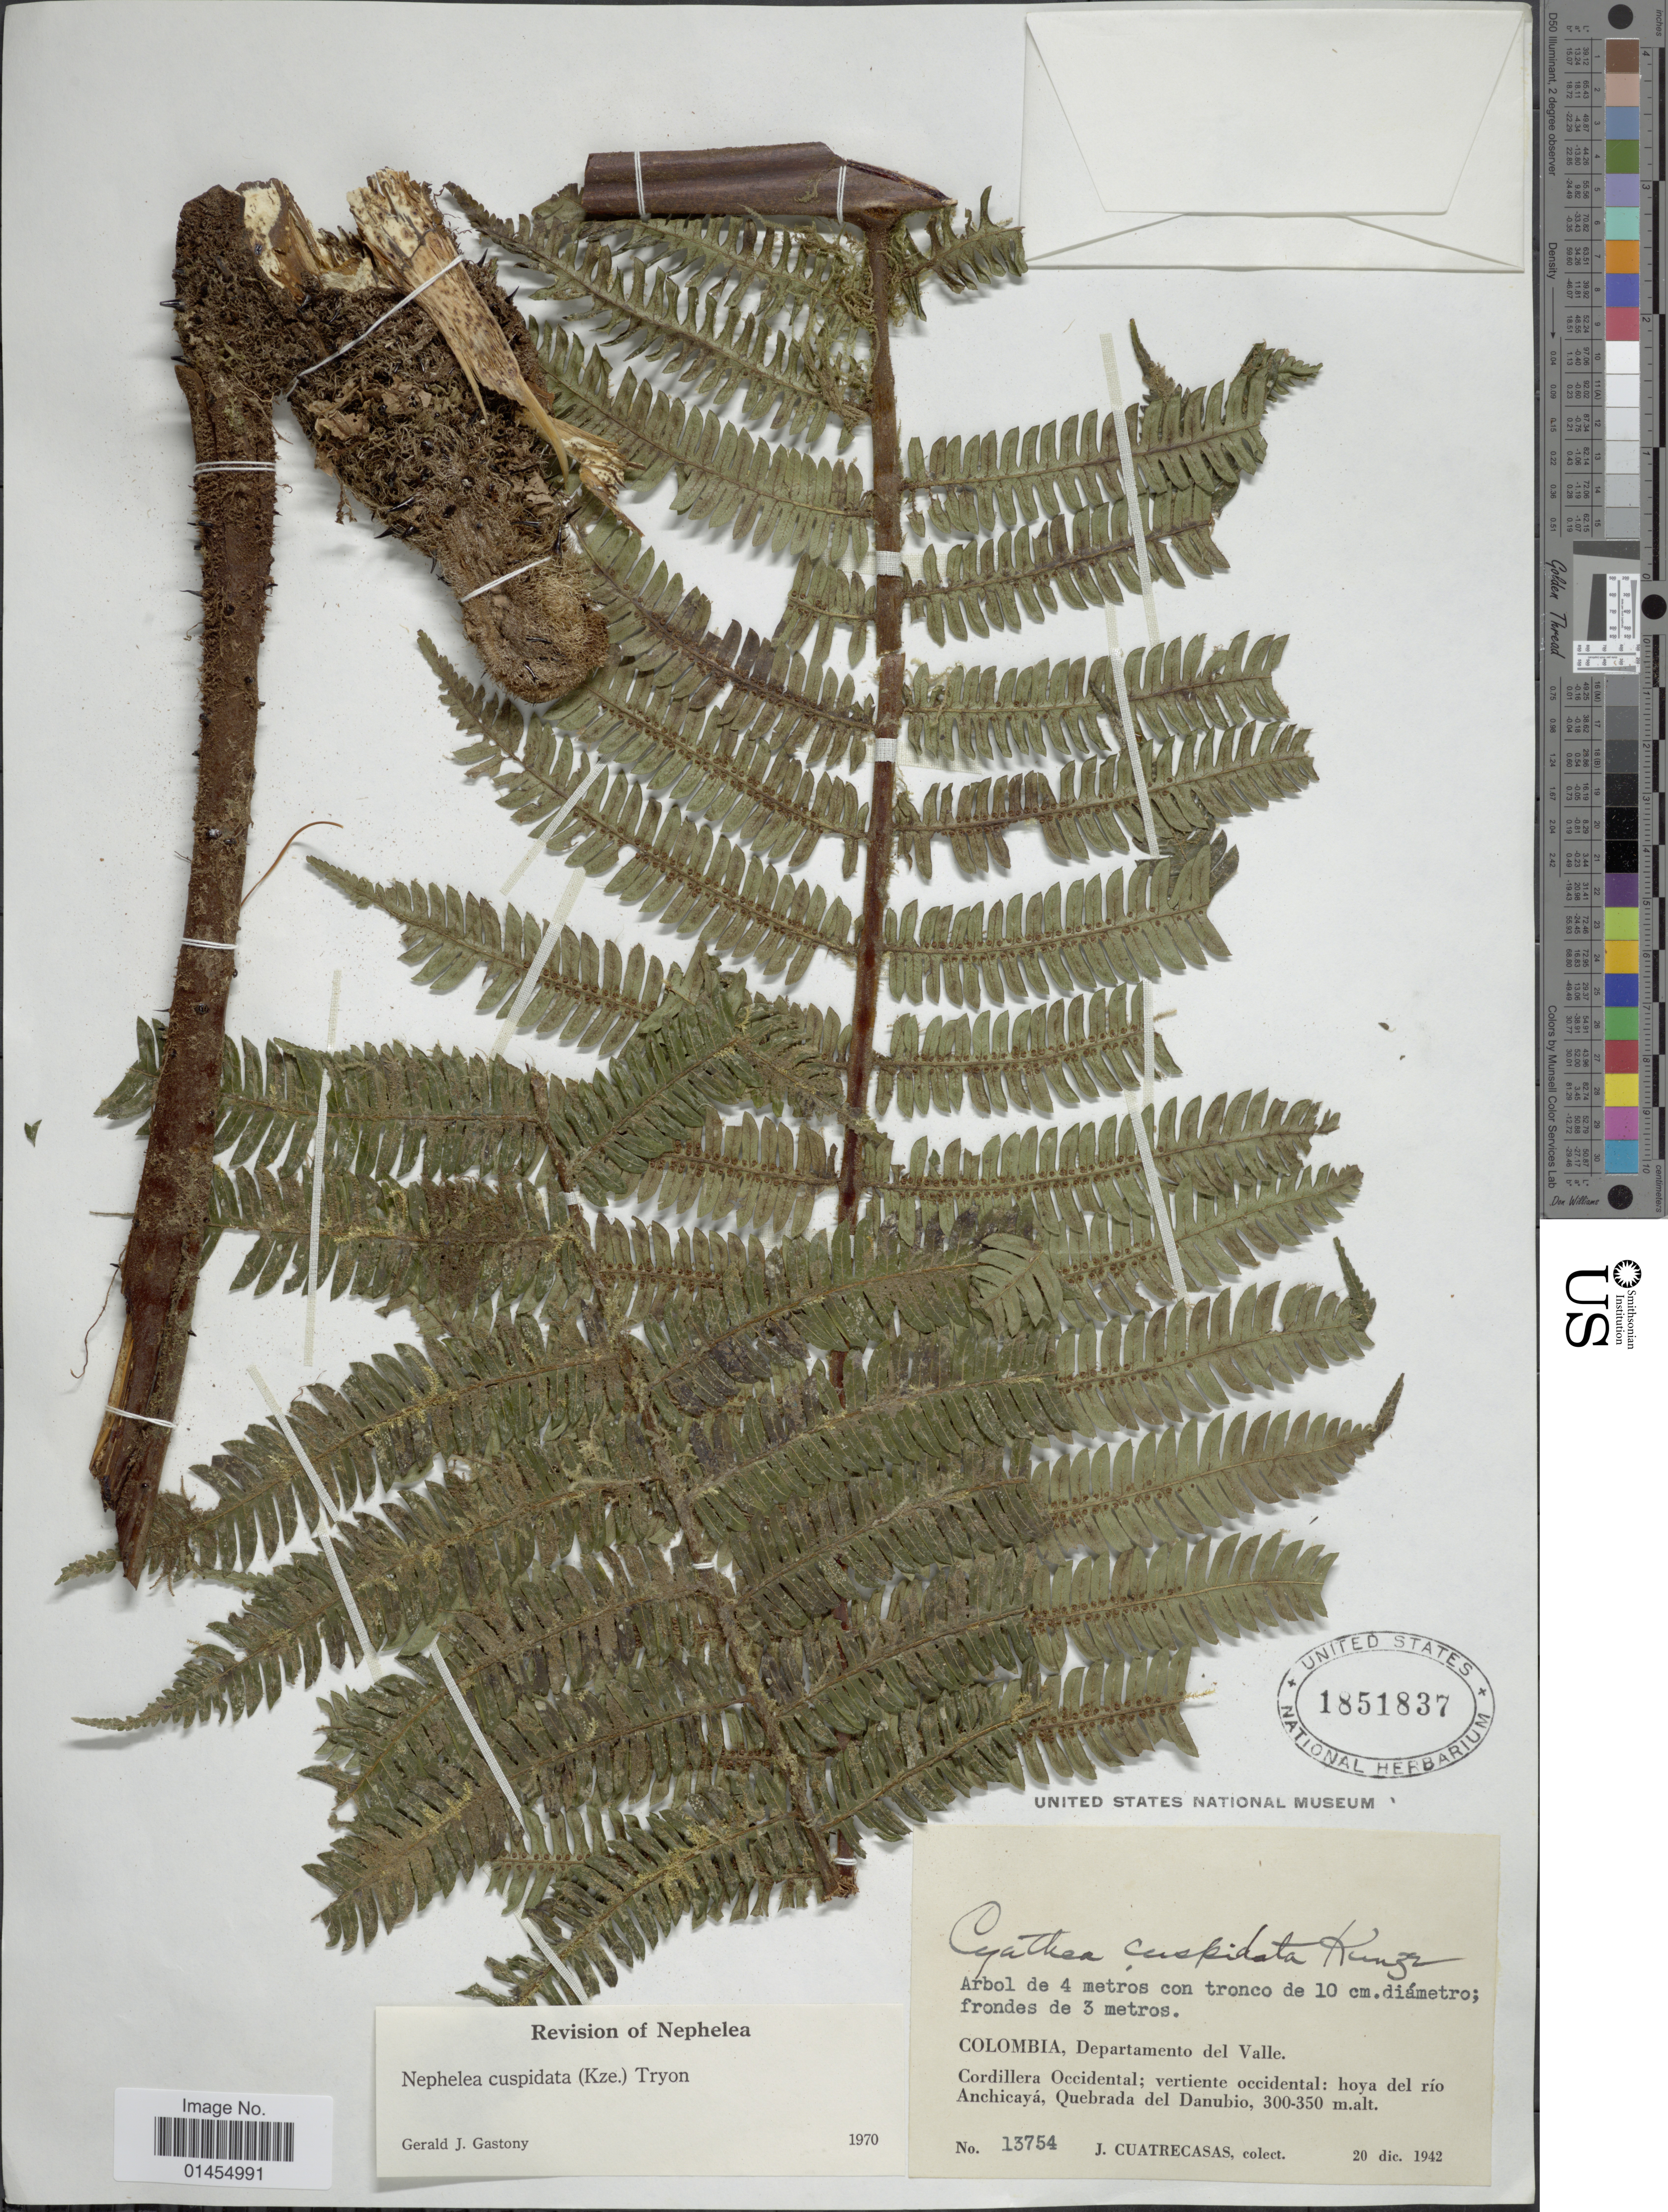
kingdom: Plantae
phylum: Tracheophyta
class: Polypodiopsida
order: Cyatheales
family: Cyatheaceae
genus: Alsophila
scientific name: Alsophila cuspidata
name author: (Kunze) D.S. Conant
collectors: J. Cuatrecasas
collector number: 13754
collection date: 1942-12-20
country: Colombia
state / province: Valle del Cauca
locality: Departamento del Valle. Cordillera Occidental; vertiente occidental: hoya del río Anchicayá, Quebrada del Danubio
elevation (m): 300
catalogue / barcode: US 1851837